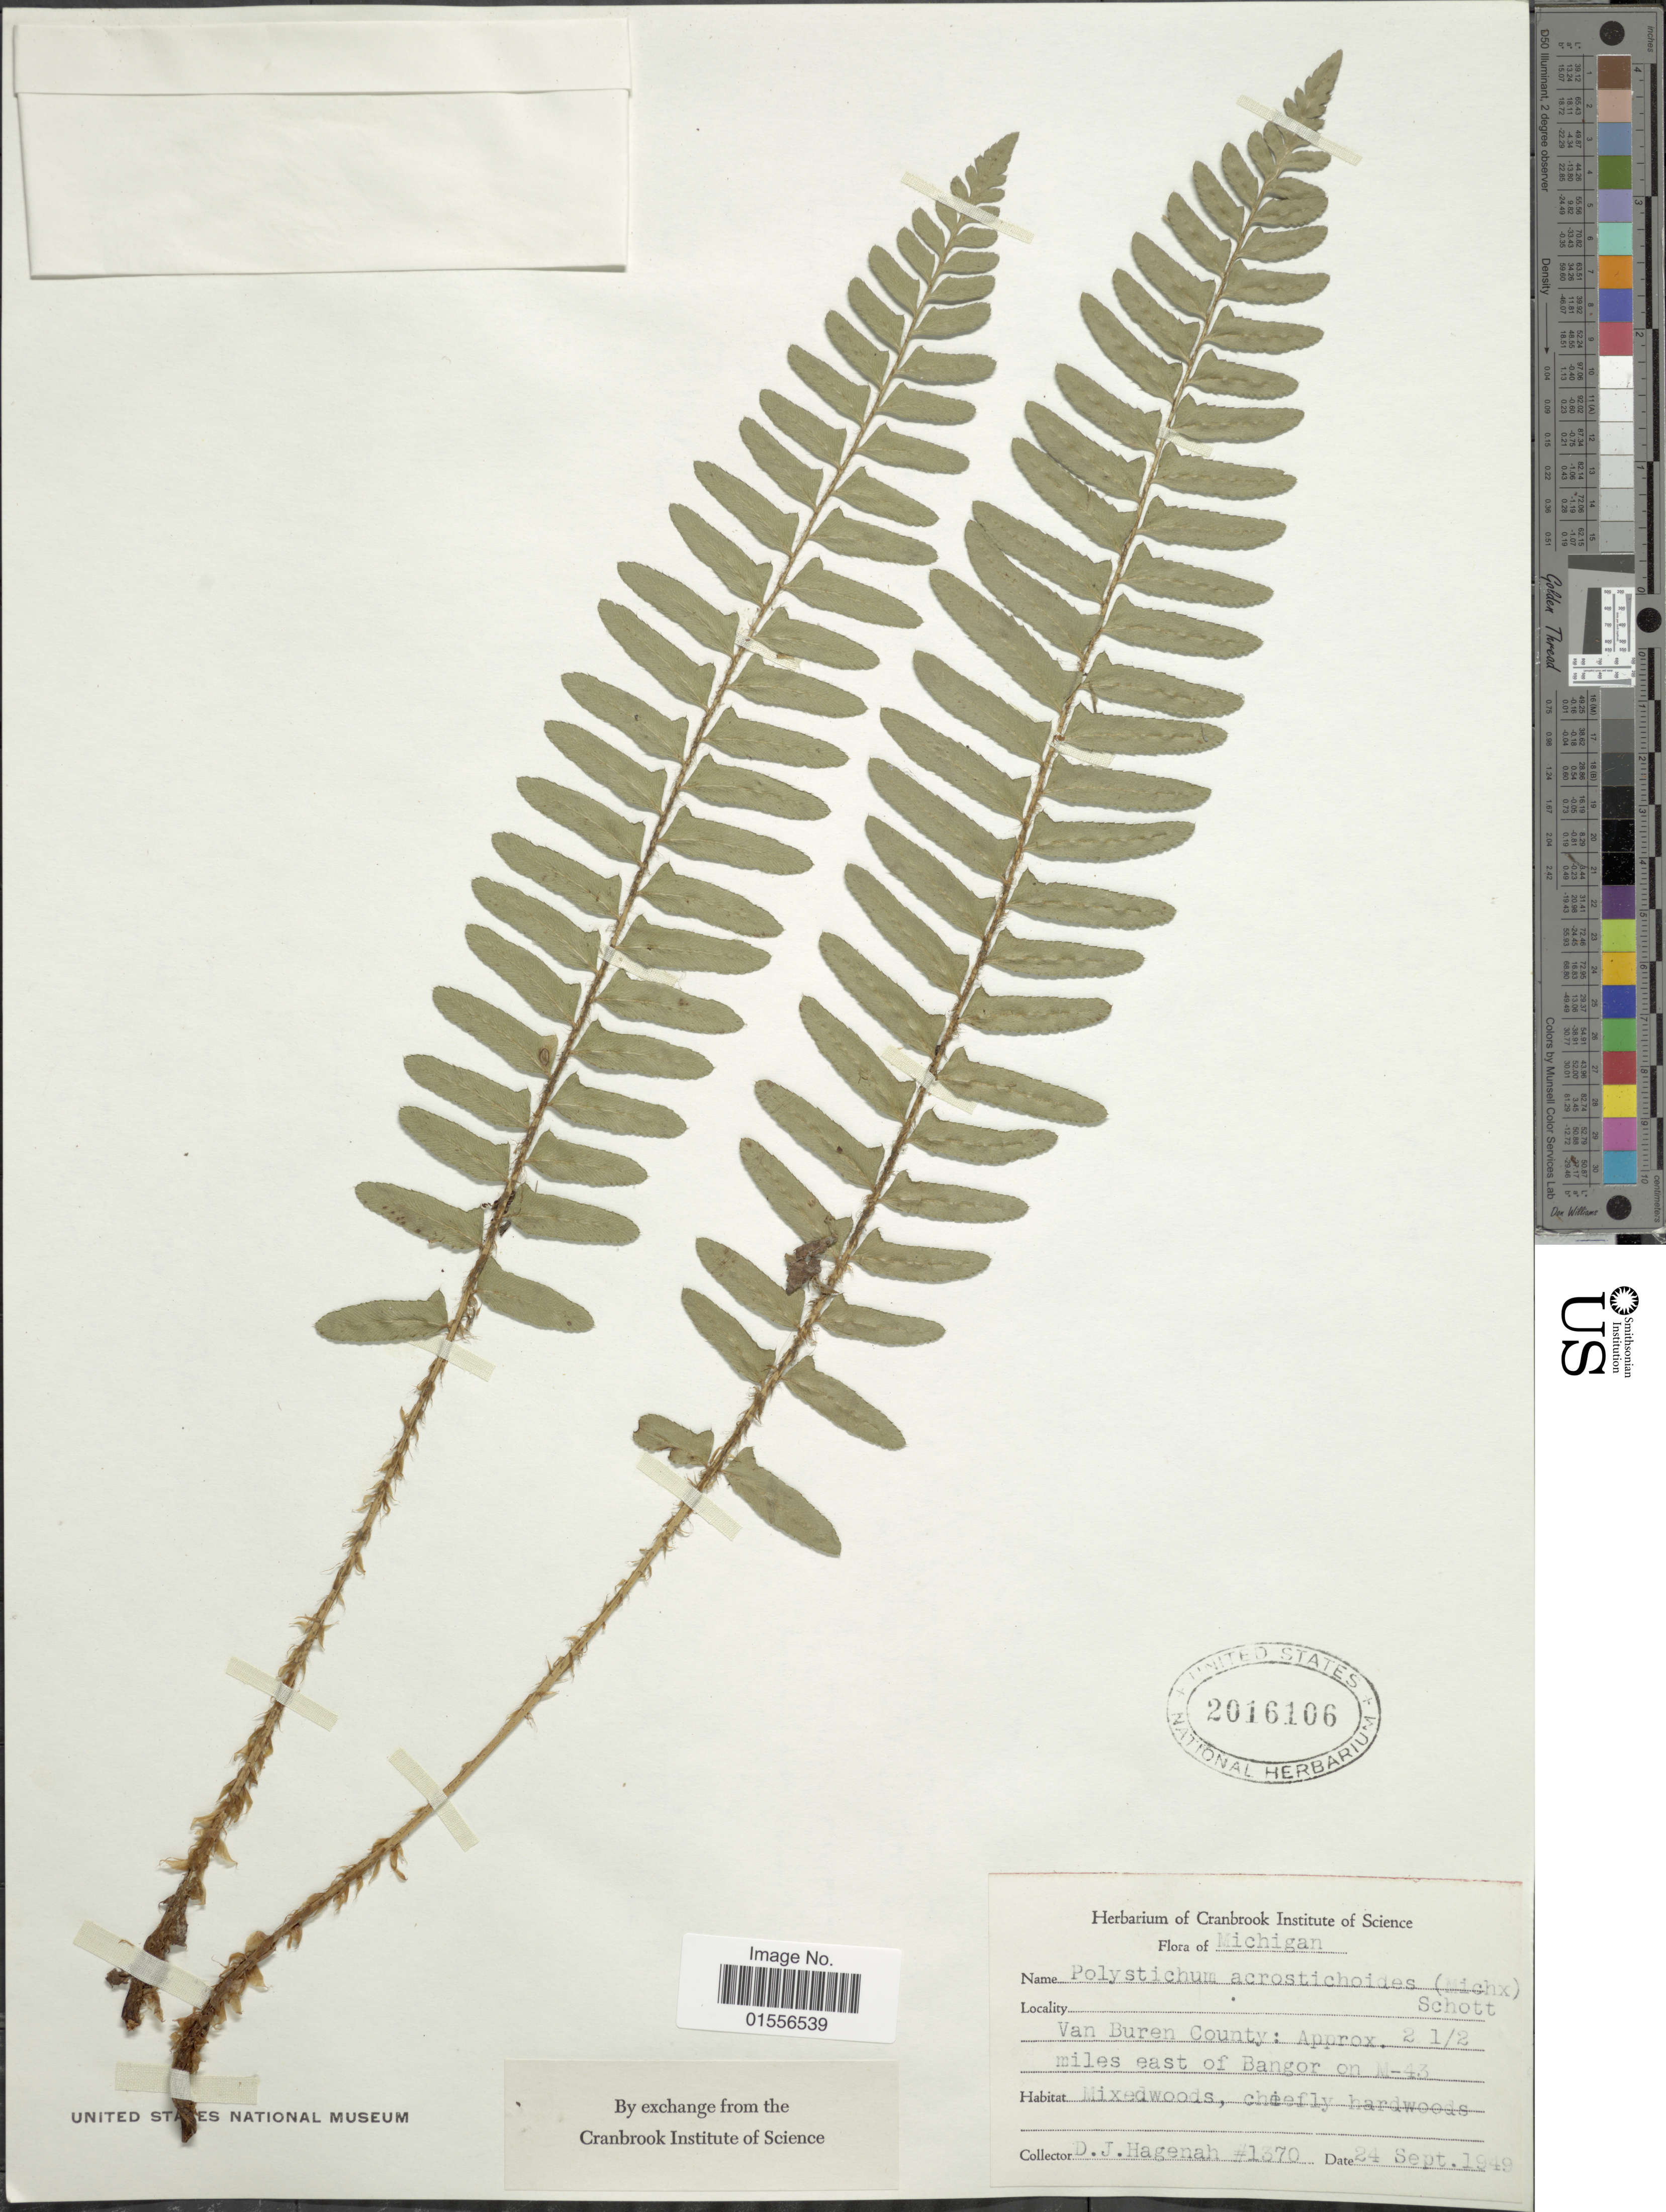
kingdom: Plantae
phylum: Tracheophyta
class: Polypodiopsida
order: Polypodiales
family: Dryopteridaceae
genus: Polystichum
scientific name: Polystichum acrostichoides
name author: (Michx.) Schott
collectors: D. Hagenah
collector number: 1370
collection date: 1949-09-24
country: United States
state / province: Michigan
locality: Van Buren County: Approx. 2 1/2 miles east of Bangor on M-43.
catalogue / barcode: US 2016106